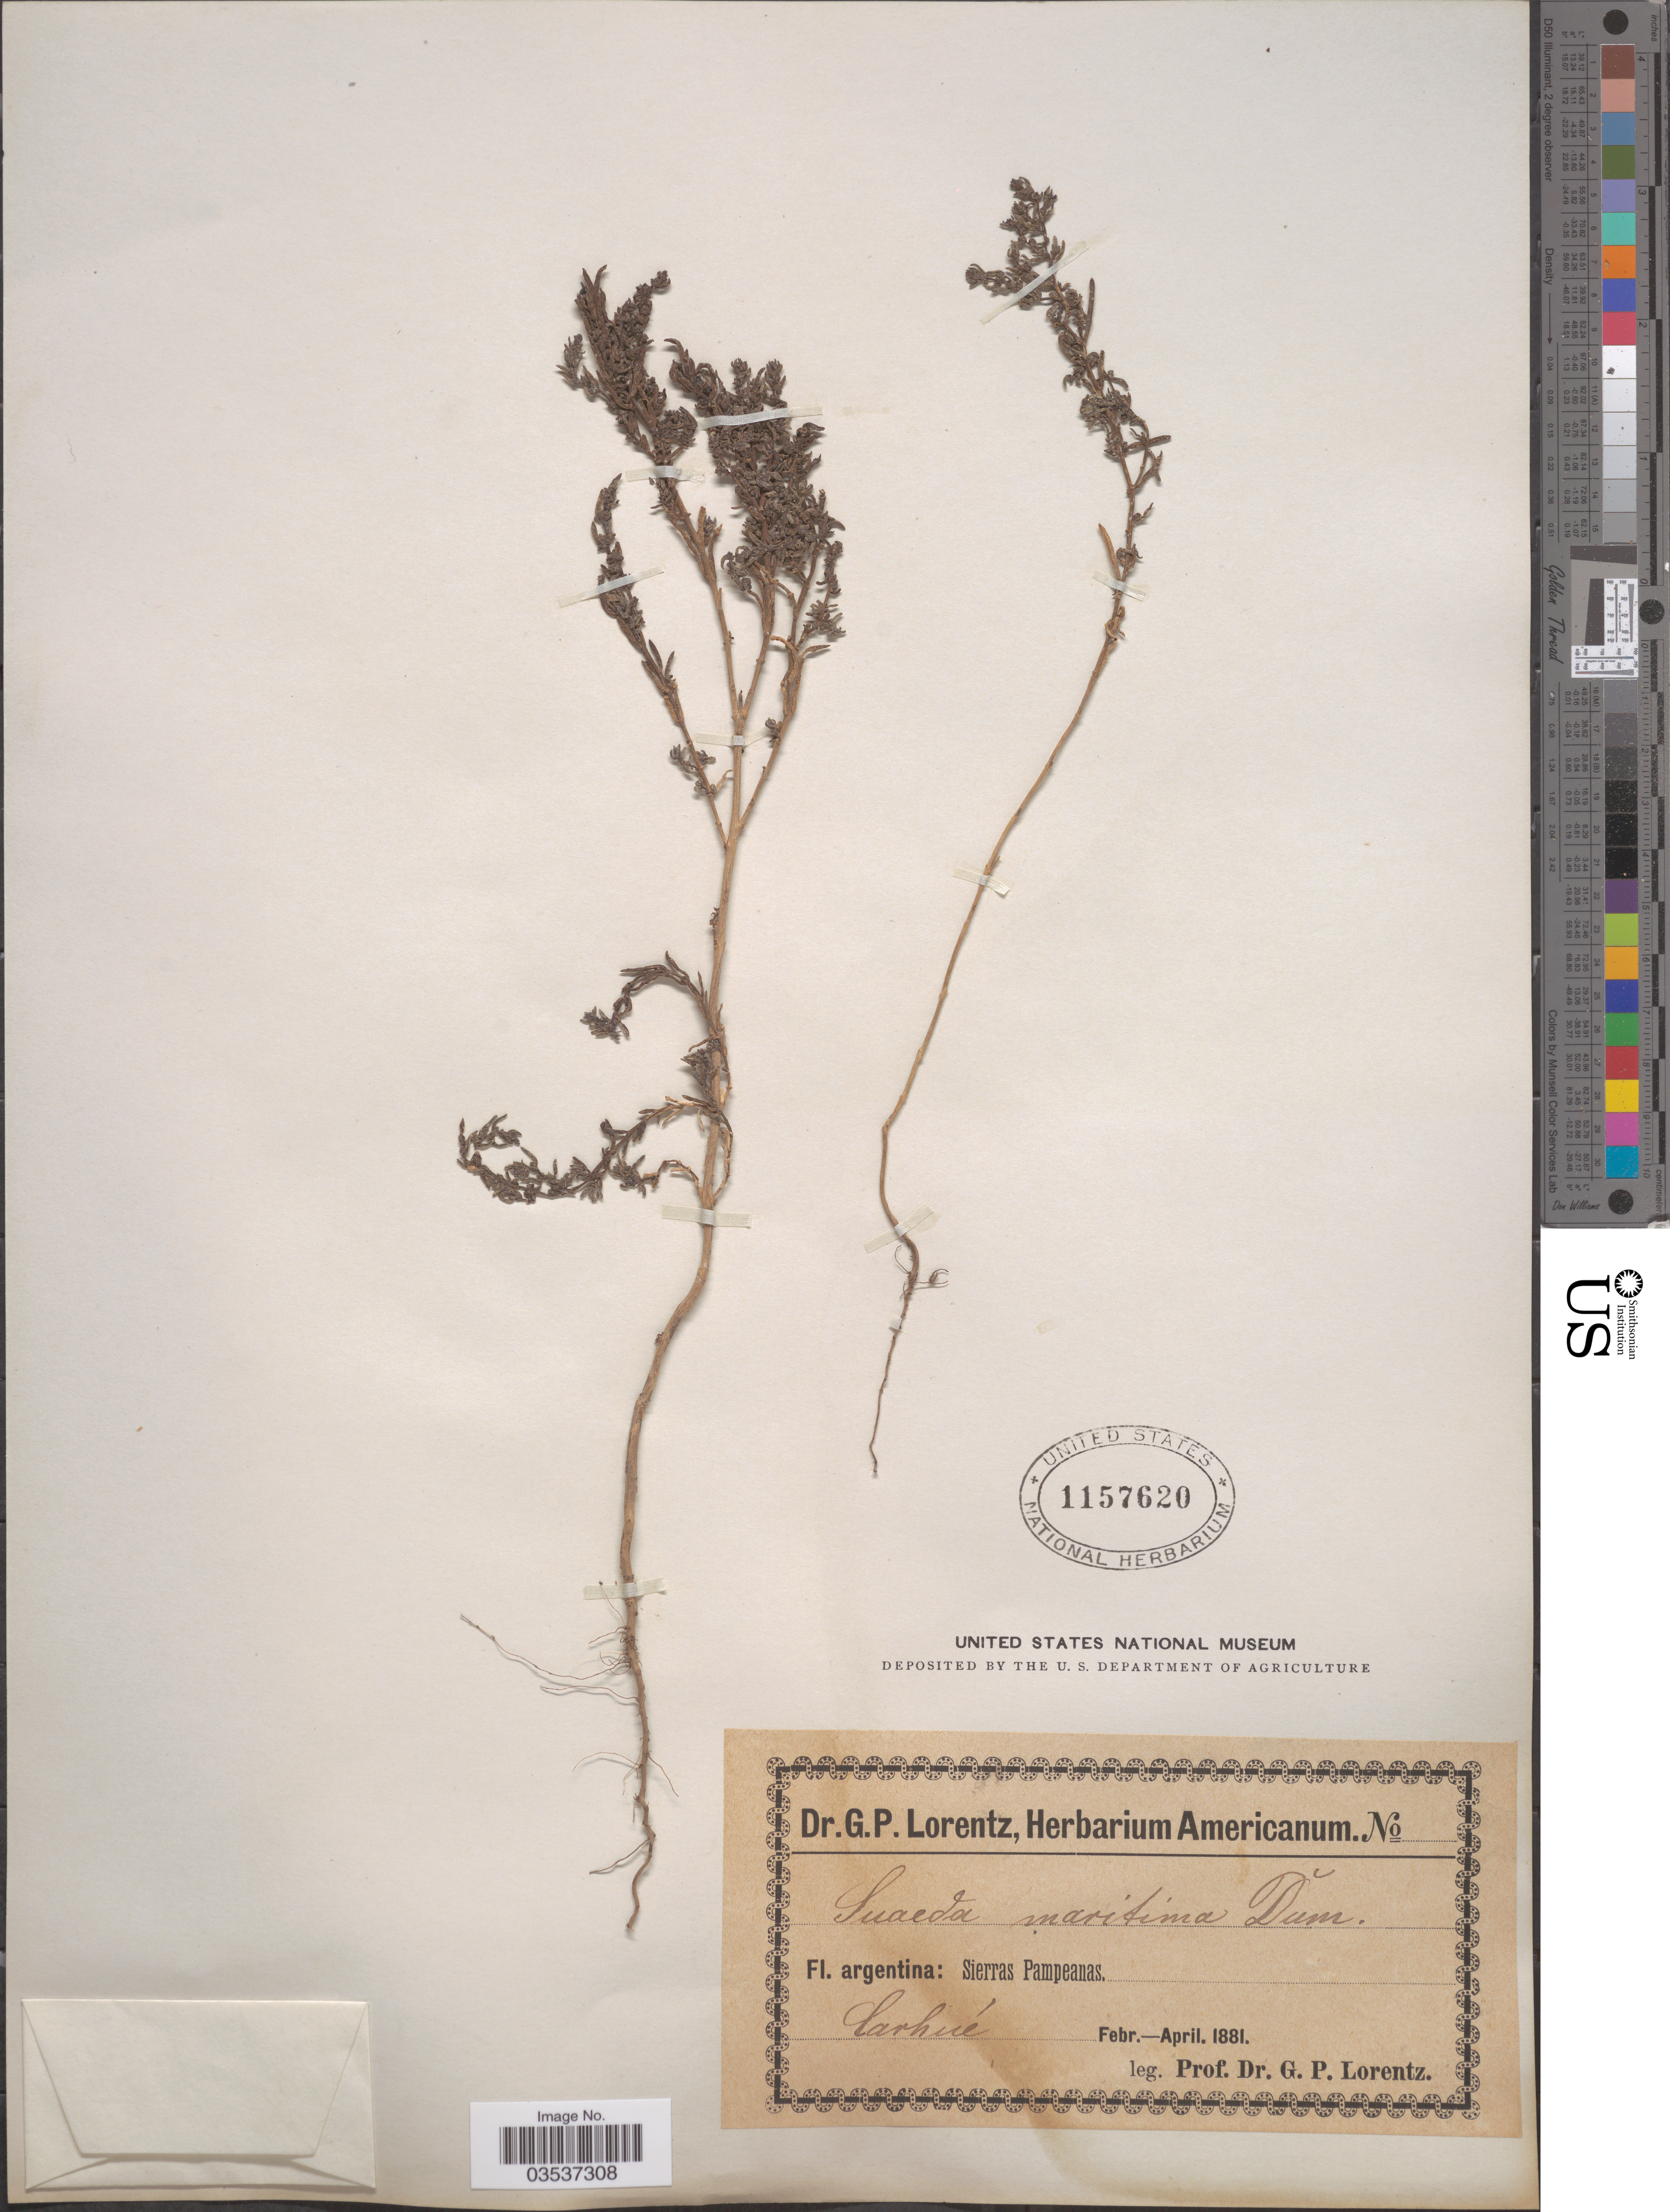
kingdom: Plantae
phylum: Tracheophyta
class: Magnoliopsida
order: Caryophyllales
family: Amaranthaceae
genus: Suaeda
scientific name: Suaeda maritima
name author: (L.) Dumort.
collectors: G. Lorentz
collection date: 1881-02/1881-04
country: Argentina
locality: Sierras Pampeanas. Carhué.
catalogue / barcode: US 1157620